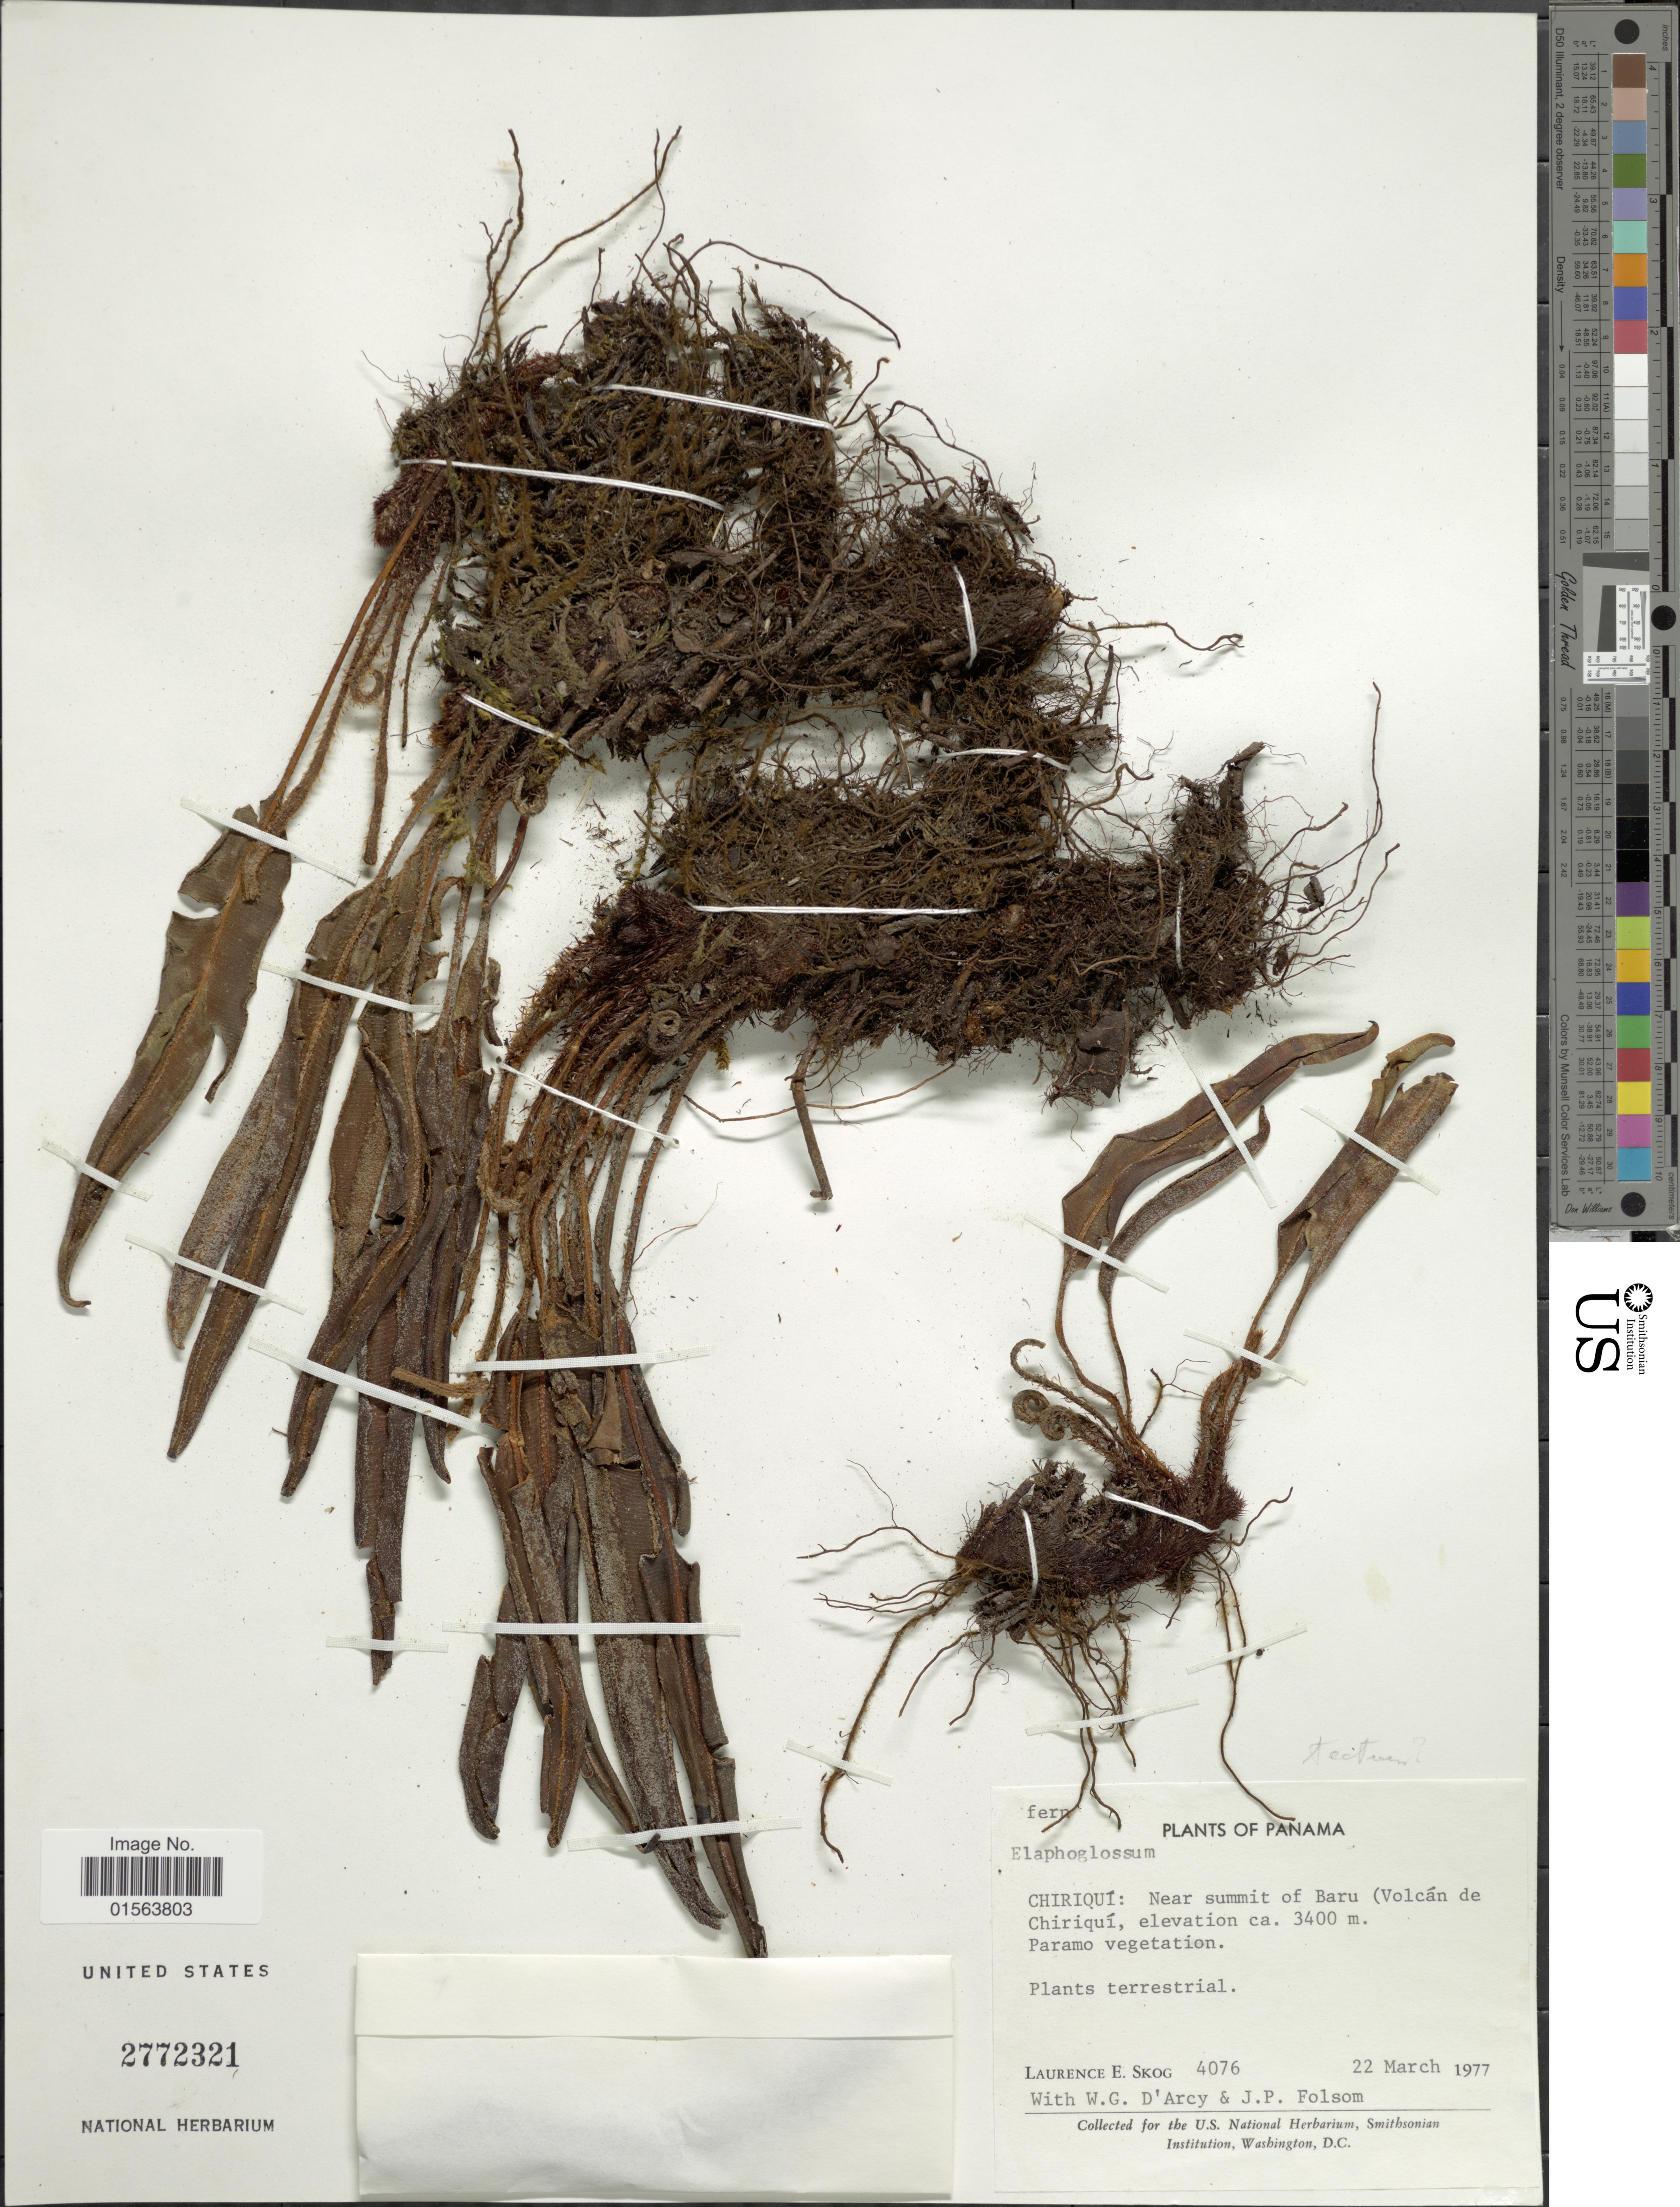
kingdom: Plantae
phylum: Tracheophyta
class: Polypodiopsida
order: Polypodiales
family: Dryopteridaceae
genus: Elaphoglossum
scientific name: Elaphoglossum furfuraceum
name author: (Mett. ex Kuhn) Christ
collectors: L. E. Skog, W. G. D'Arcy & J. P. Folsom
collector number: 4076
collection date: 1977-03-22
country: Panama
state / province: Chiriqui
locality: Chiriqui: near summit of Baru (Volcan de Chiriqui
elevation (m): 3400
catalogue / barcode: US 2772321